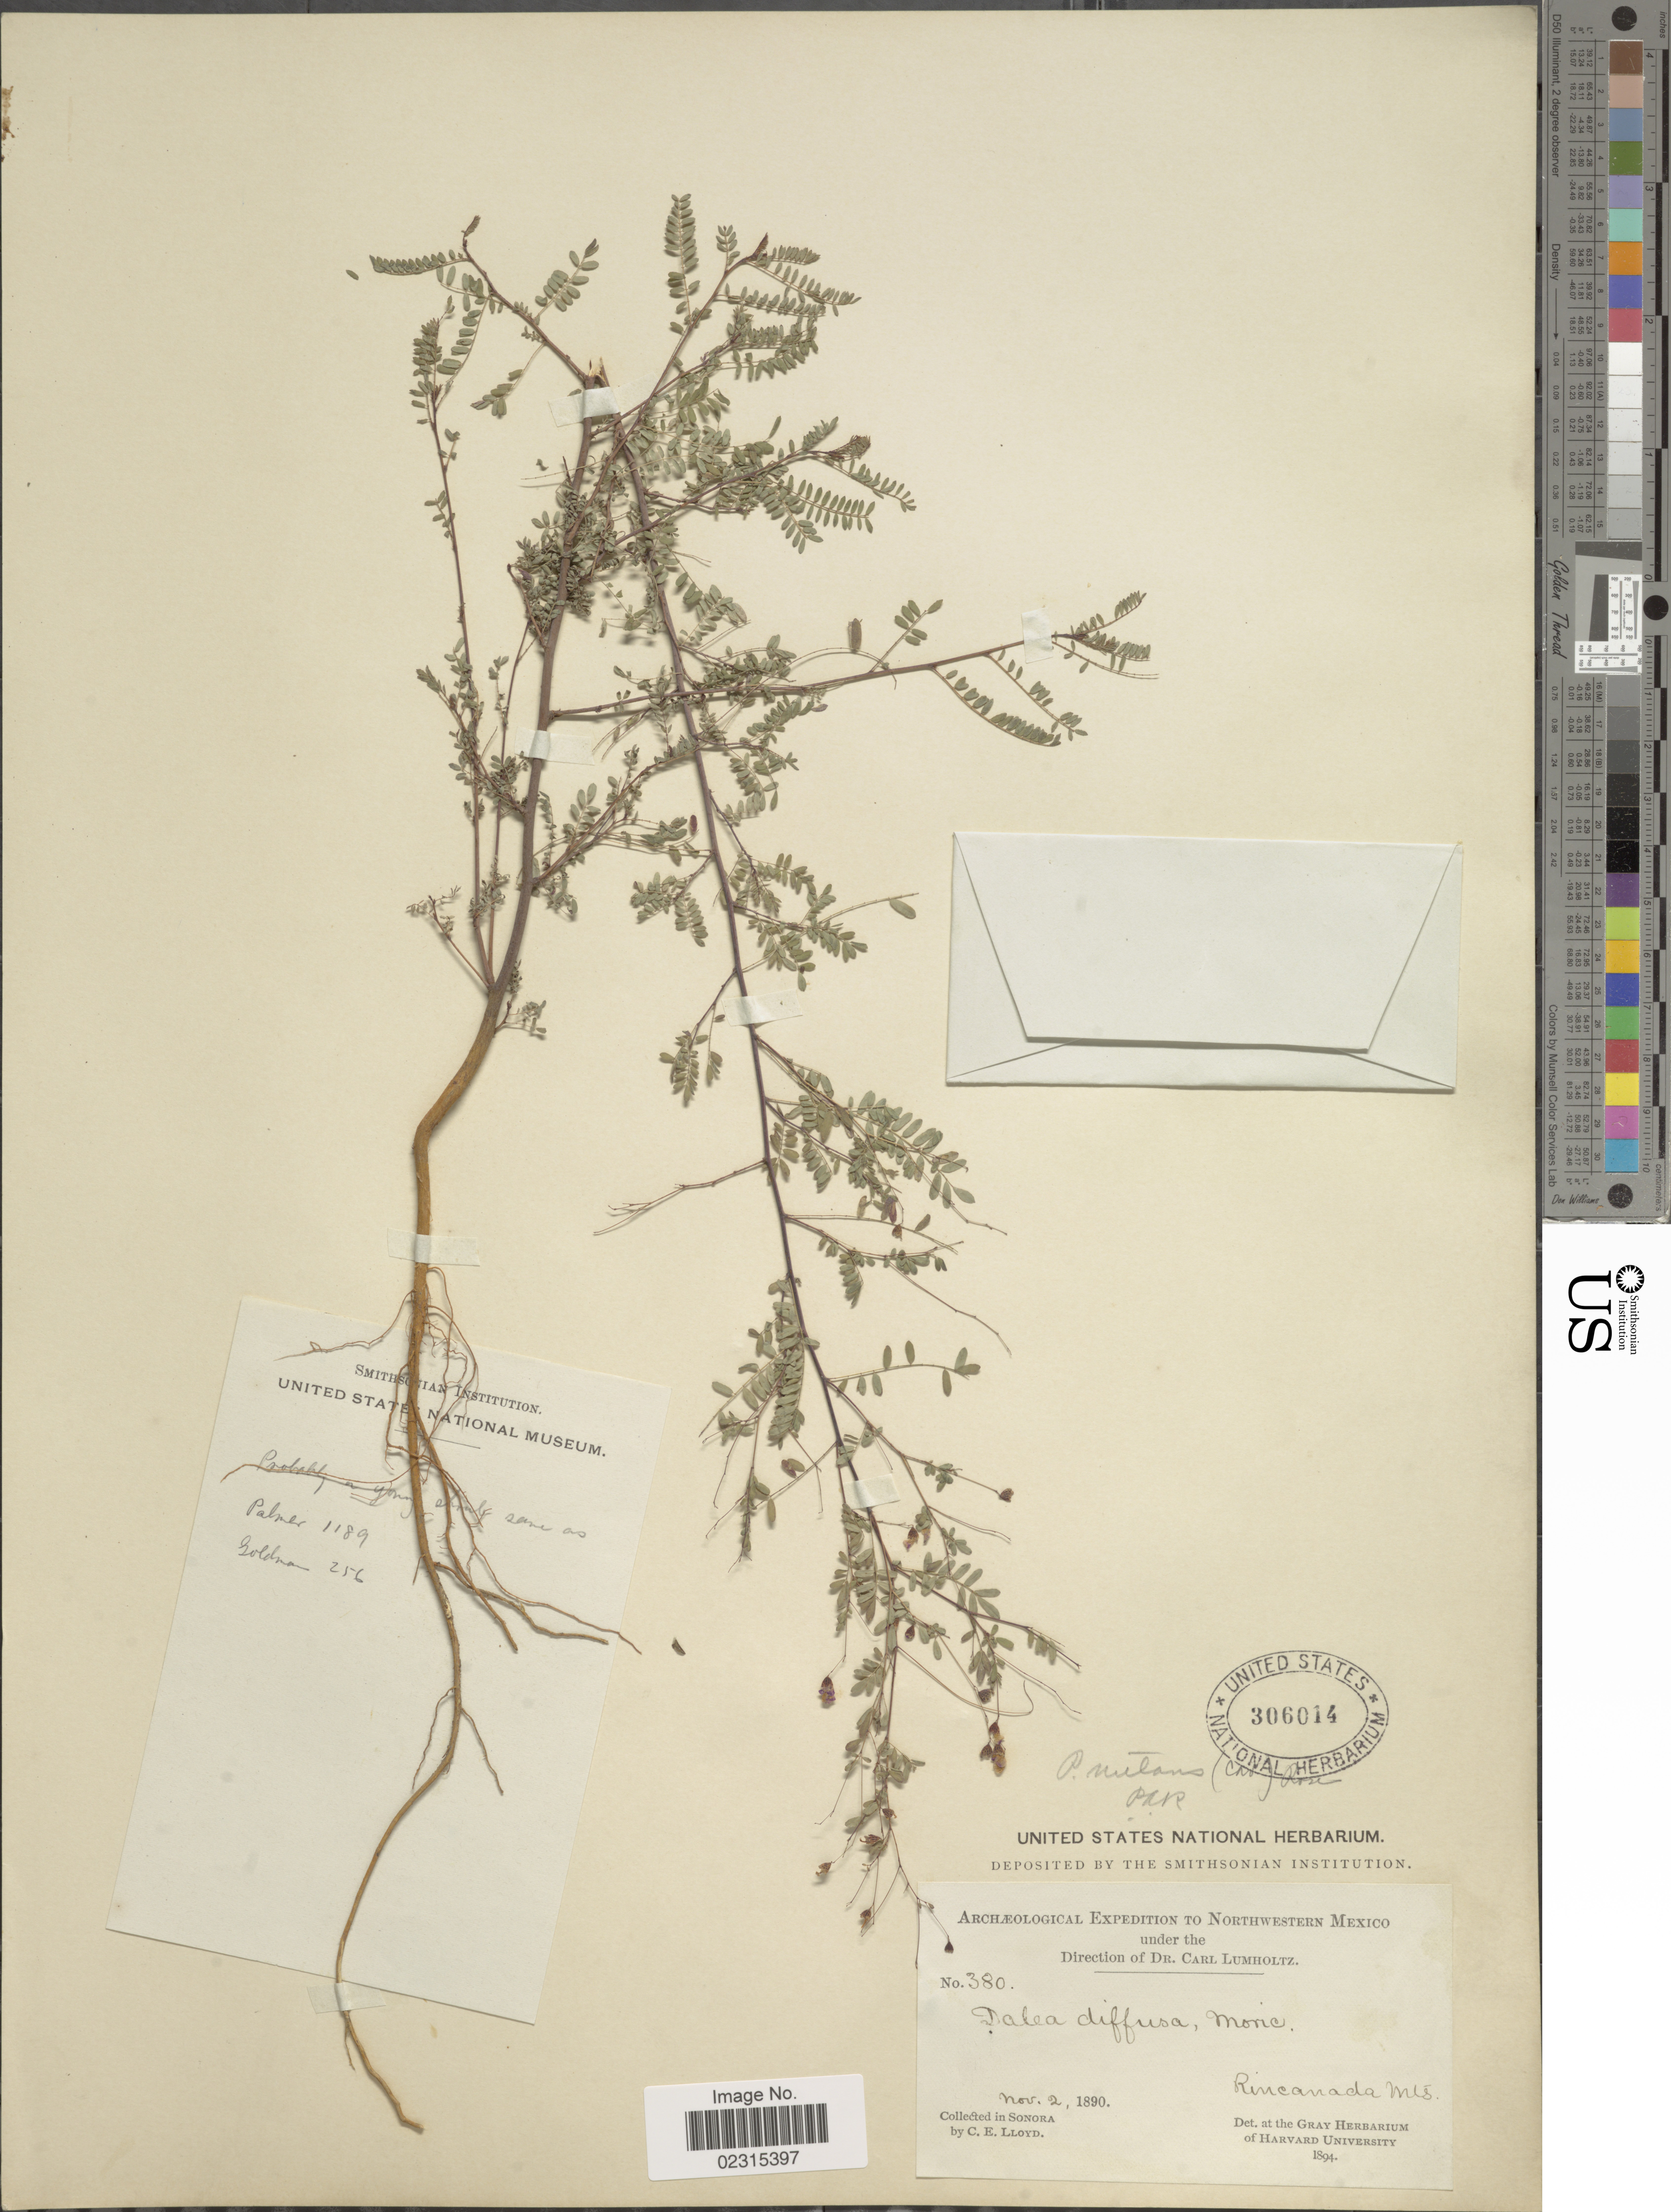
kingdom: Plantae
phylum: Tracheophyta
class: Magnoliopsida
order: Fabales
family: Fabaceae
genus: Marina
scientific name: Marina nutans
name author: (Cav.) Barneby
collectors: Lloyd, C. E.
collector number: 380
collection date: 1890-11-02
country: Mexico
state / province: Sonora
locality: Rincanada Mts, Northwestern Mexico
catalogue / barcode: US 306014